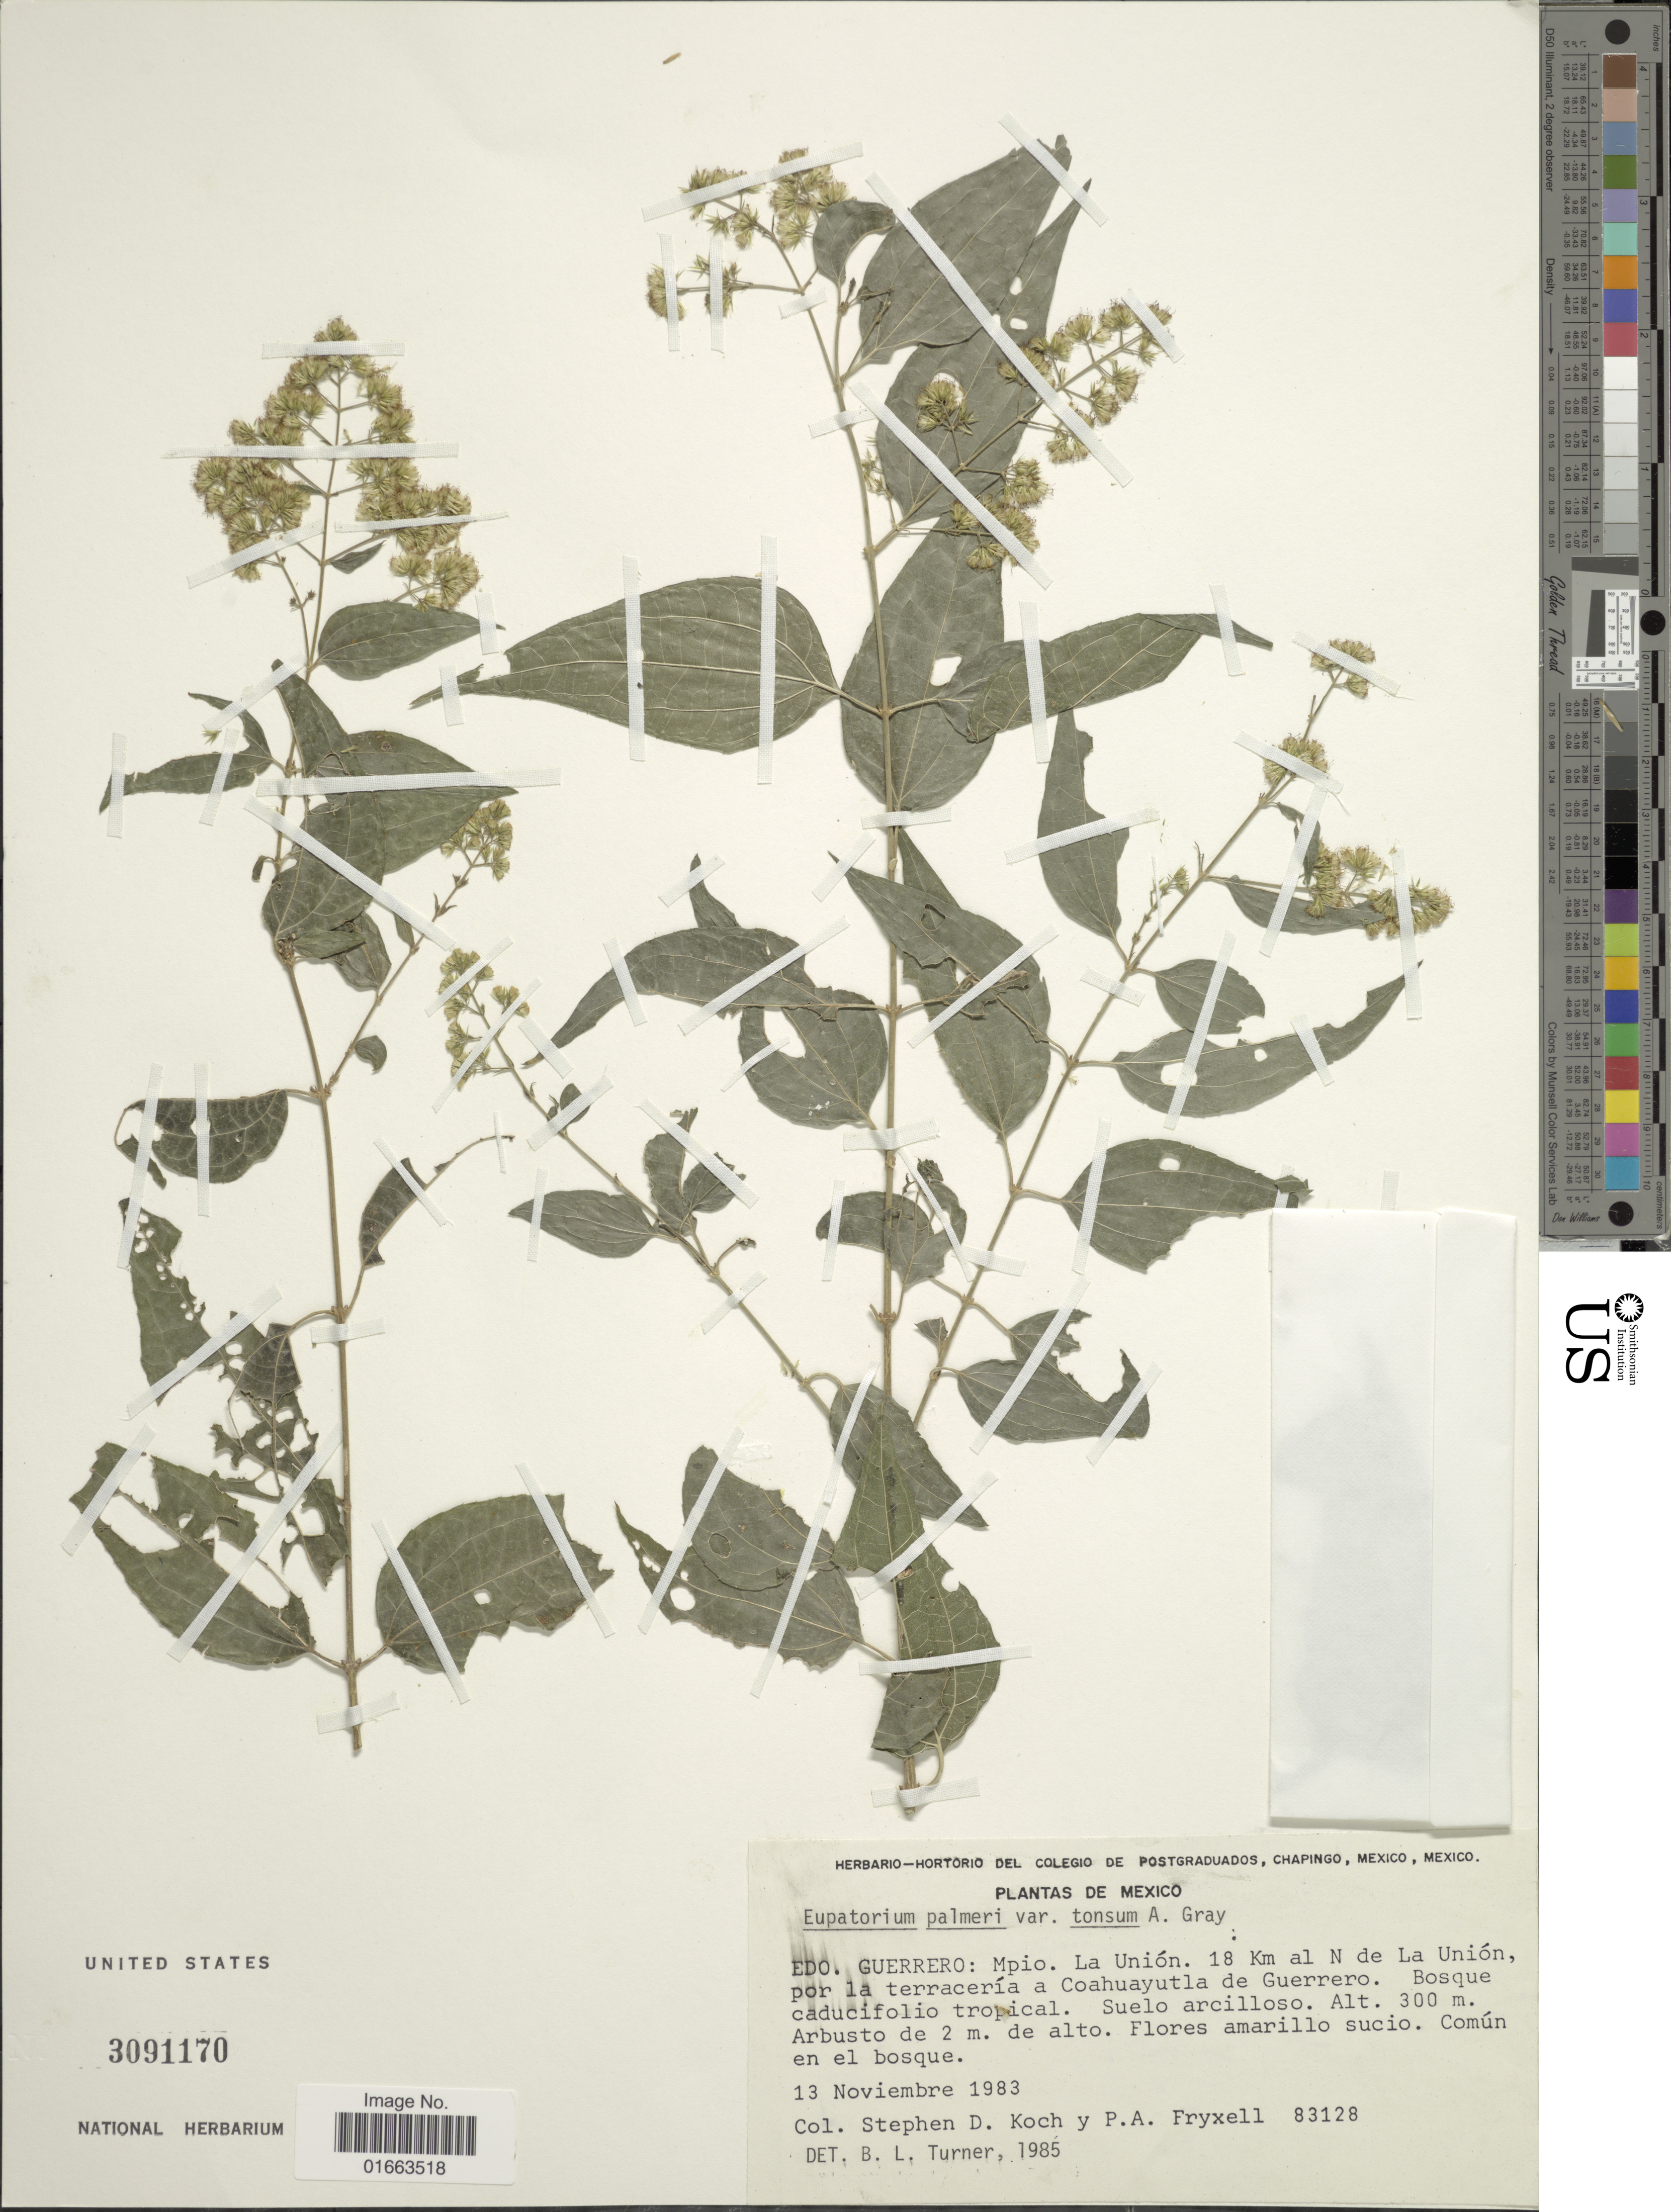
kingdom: Plantae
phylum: Tracheophyta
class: Magnoliopsida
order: Asterales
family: Asteraceae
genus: Koanophyllon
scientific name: Koanophyllon palmeri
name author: (A. Gray) R.M. King & H. Rob.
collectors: S. D. Koch & P. A. Fryxell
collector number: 83128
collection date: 1983-11-13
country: Mexico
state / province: Guerrero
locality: Mpio. La Unión, 18 Km al N de la Unión, por la terracería a Coahuayutla de Guerrerom Bosque caducifolio tropical, Suelo arcilloso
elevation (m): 300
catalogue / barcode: US 3091170